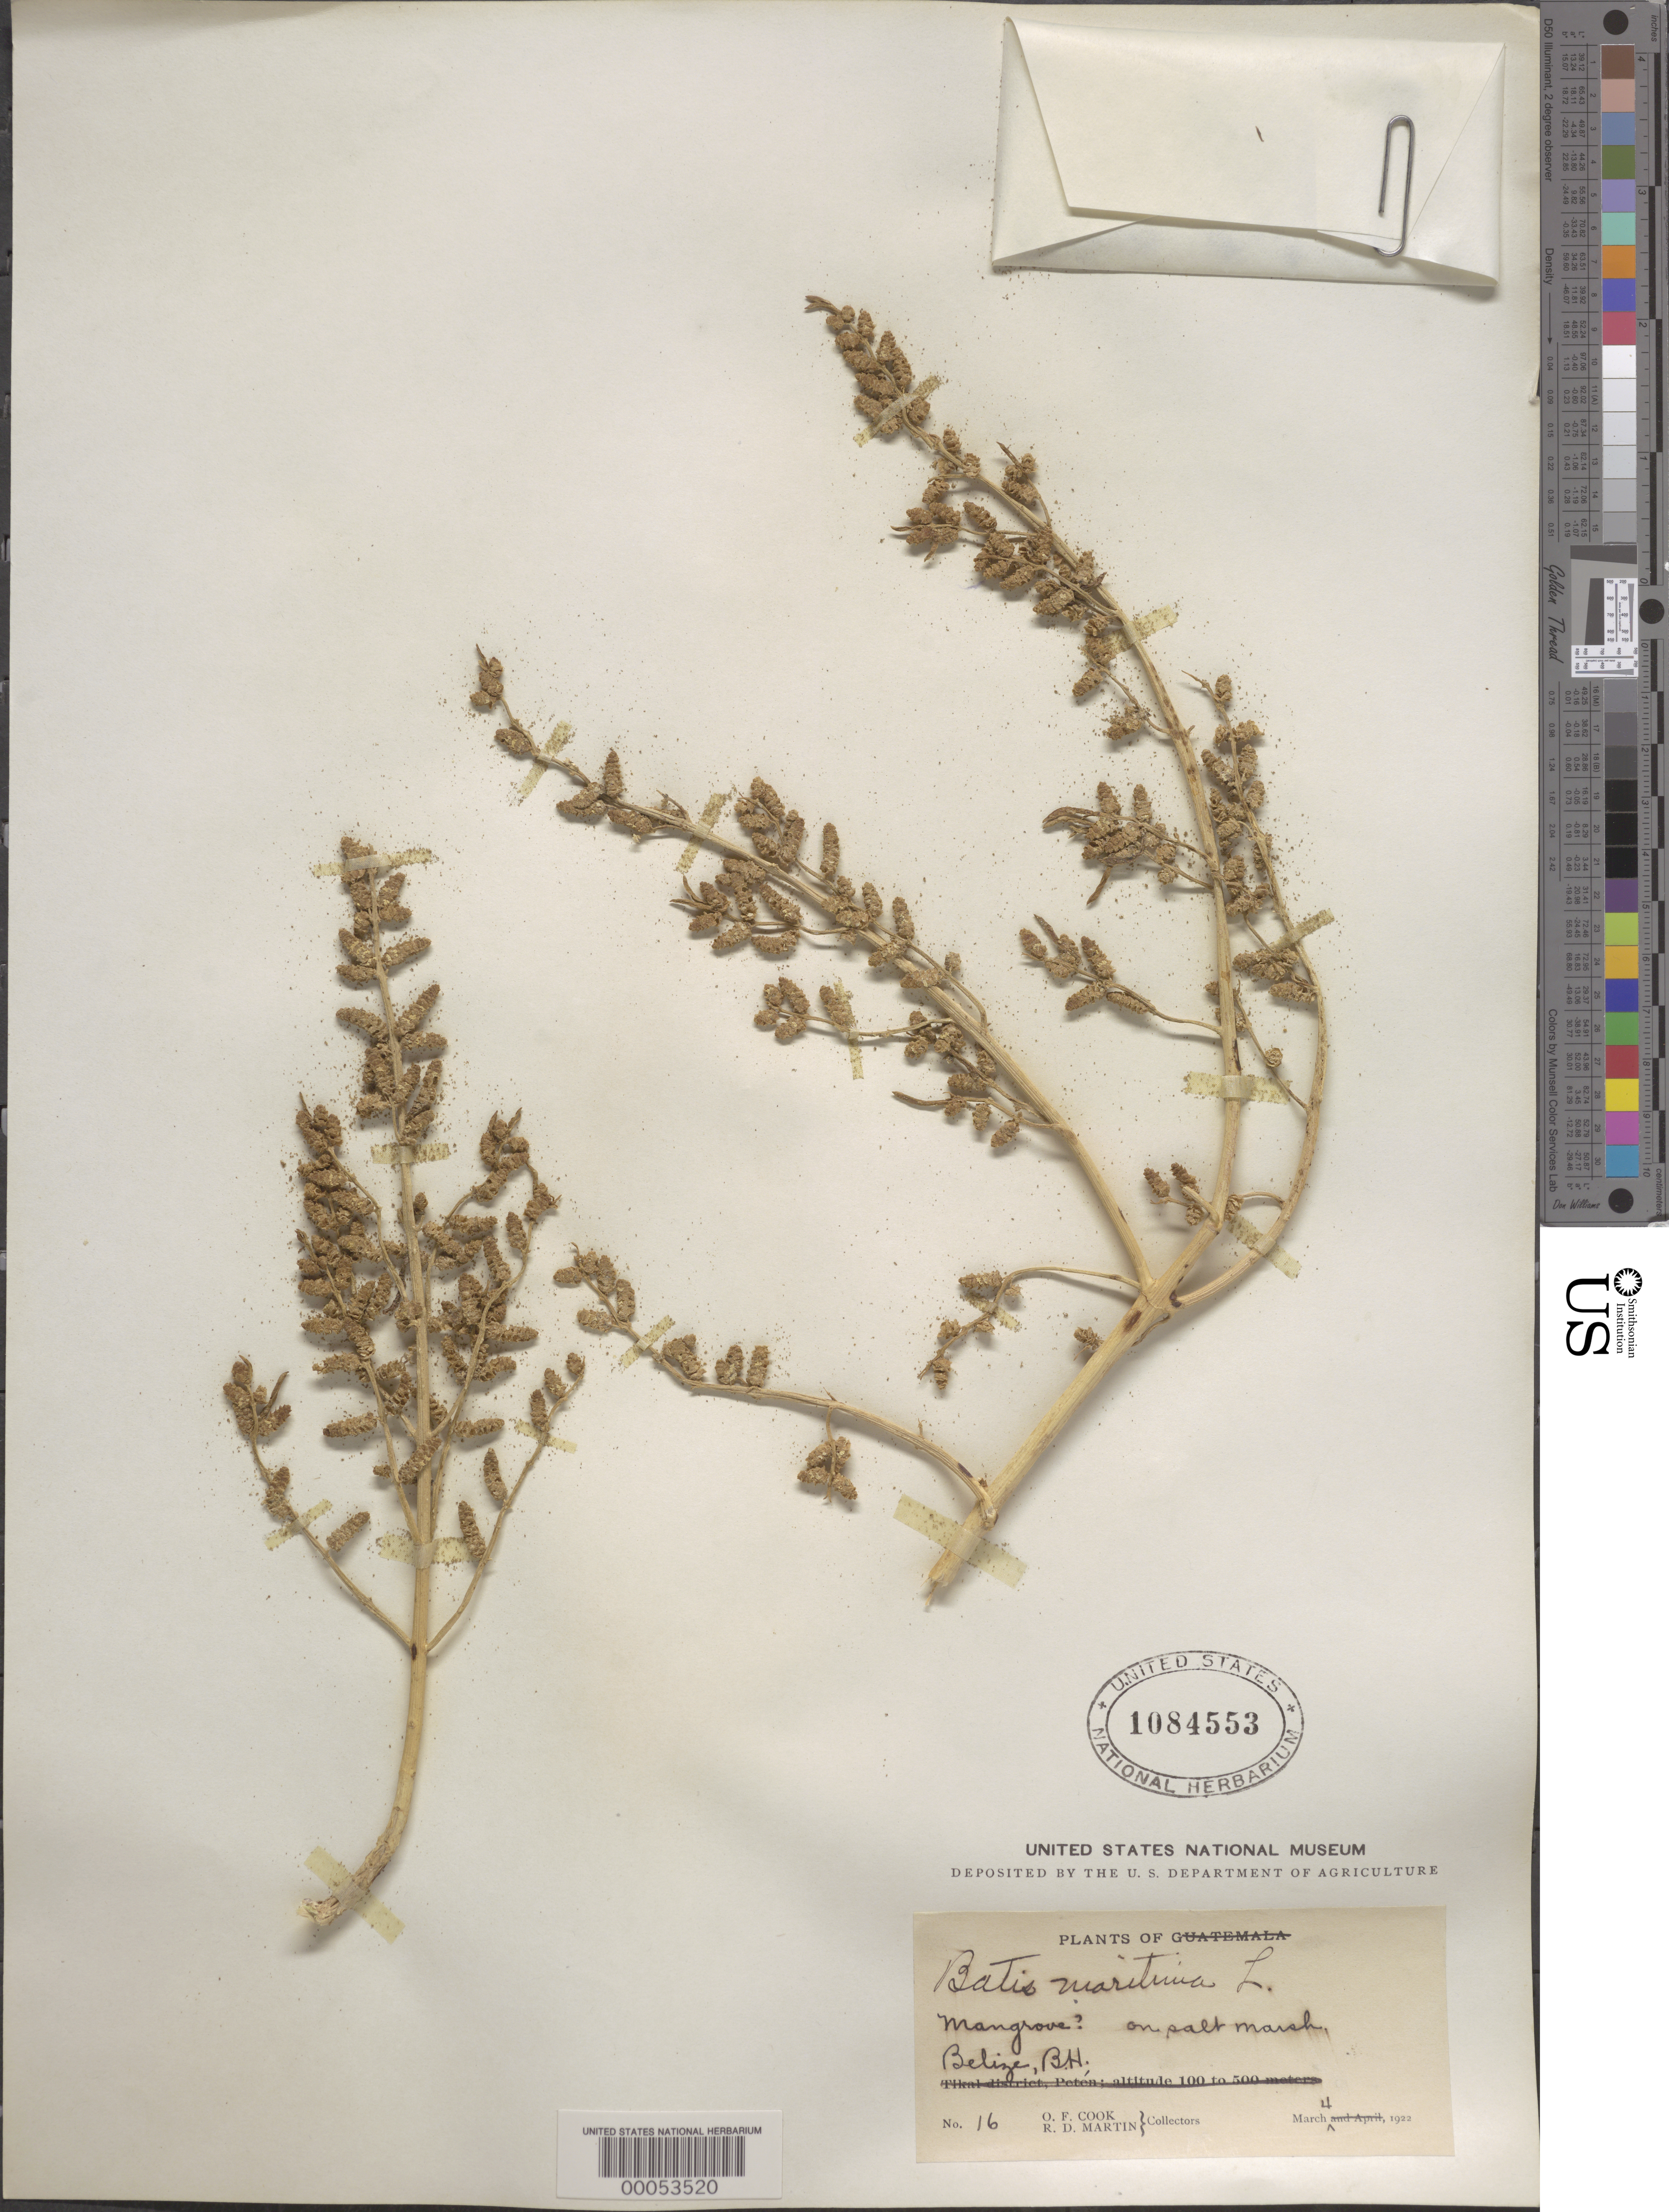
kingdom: Plantae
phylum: Tracheophyta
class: Magnoliopsida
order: Brassicales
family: Bataceae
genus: Batis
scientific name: Batis maritima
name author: L.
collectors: O. F. Cook & R. D. Martin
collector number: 16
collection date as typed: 04 Mar 1922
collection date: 1922-03-04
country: Belize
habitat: Salt marsh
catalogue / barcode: US 1084553